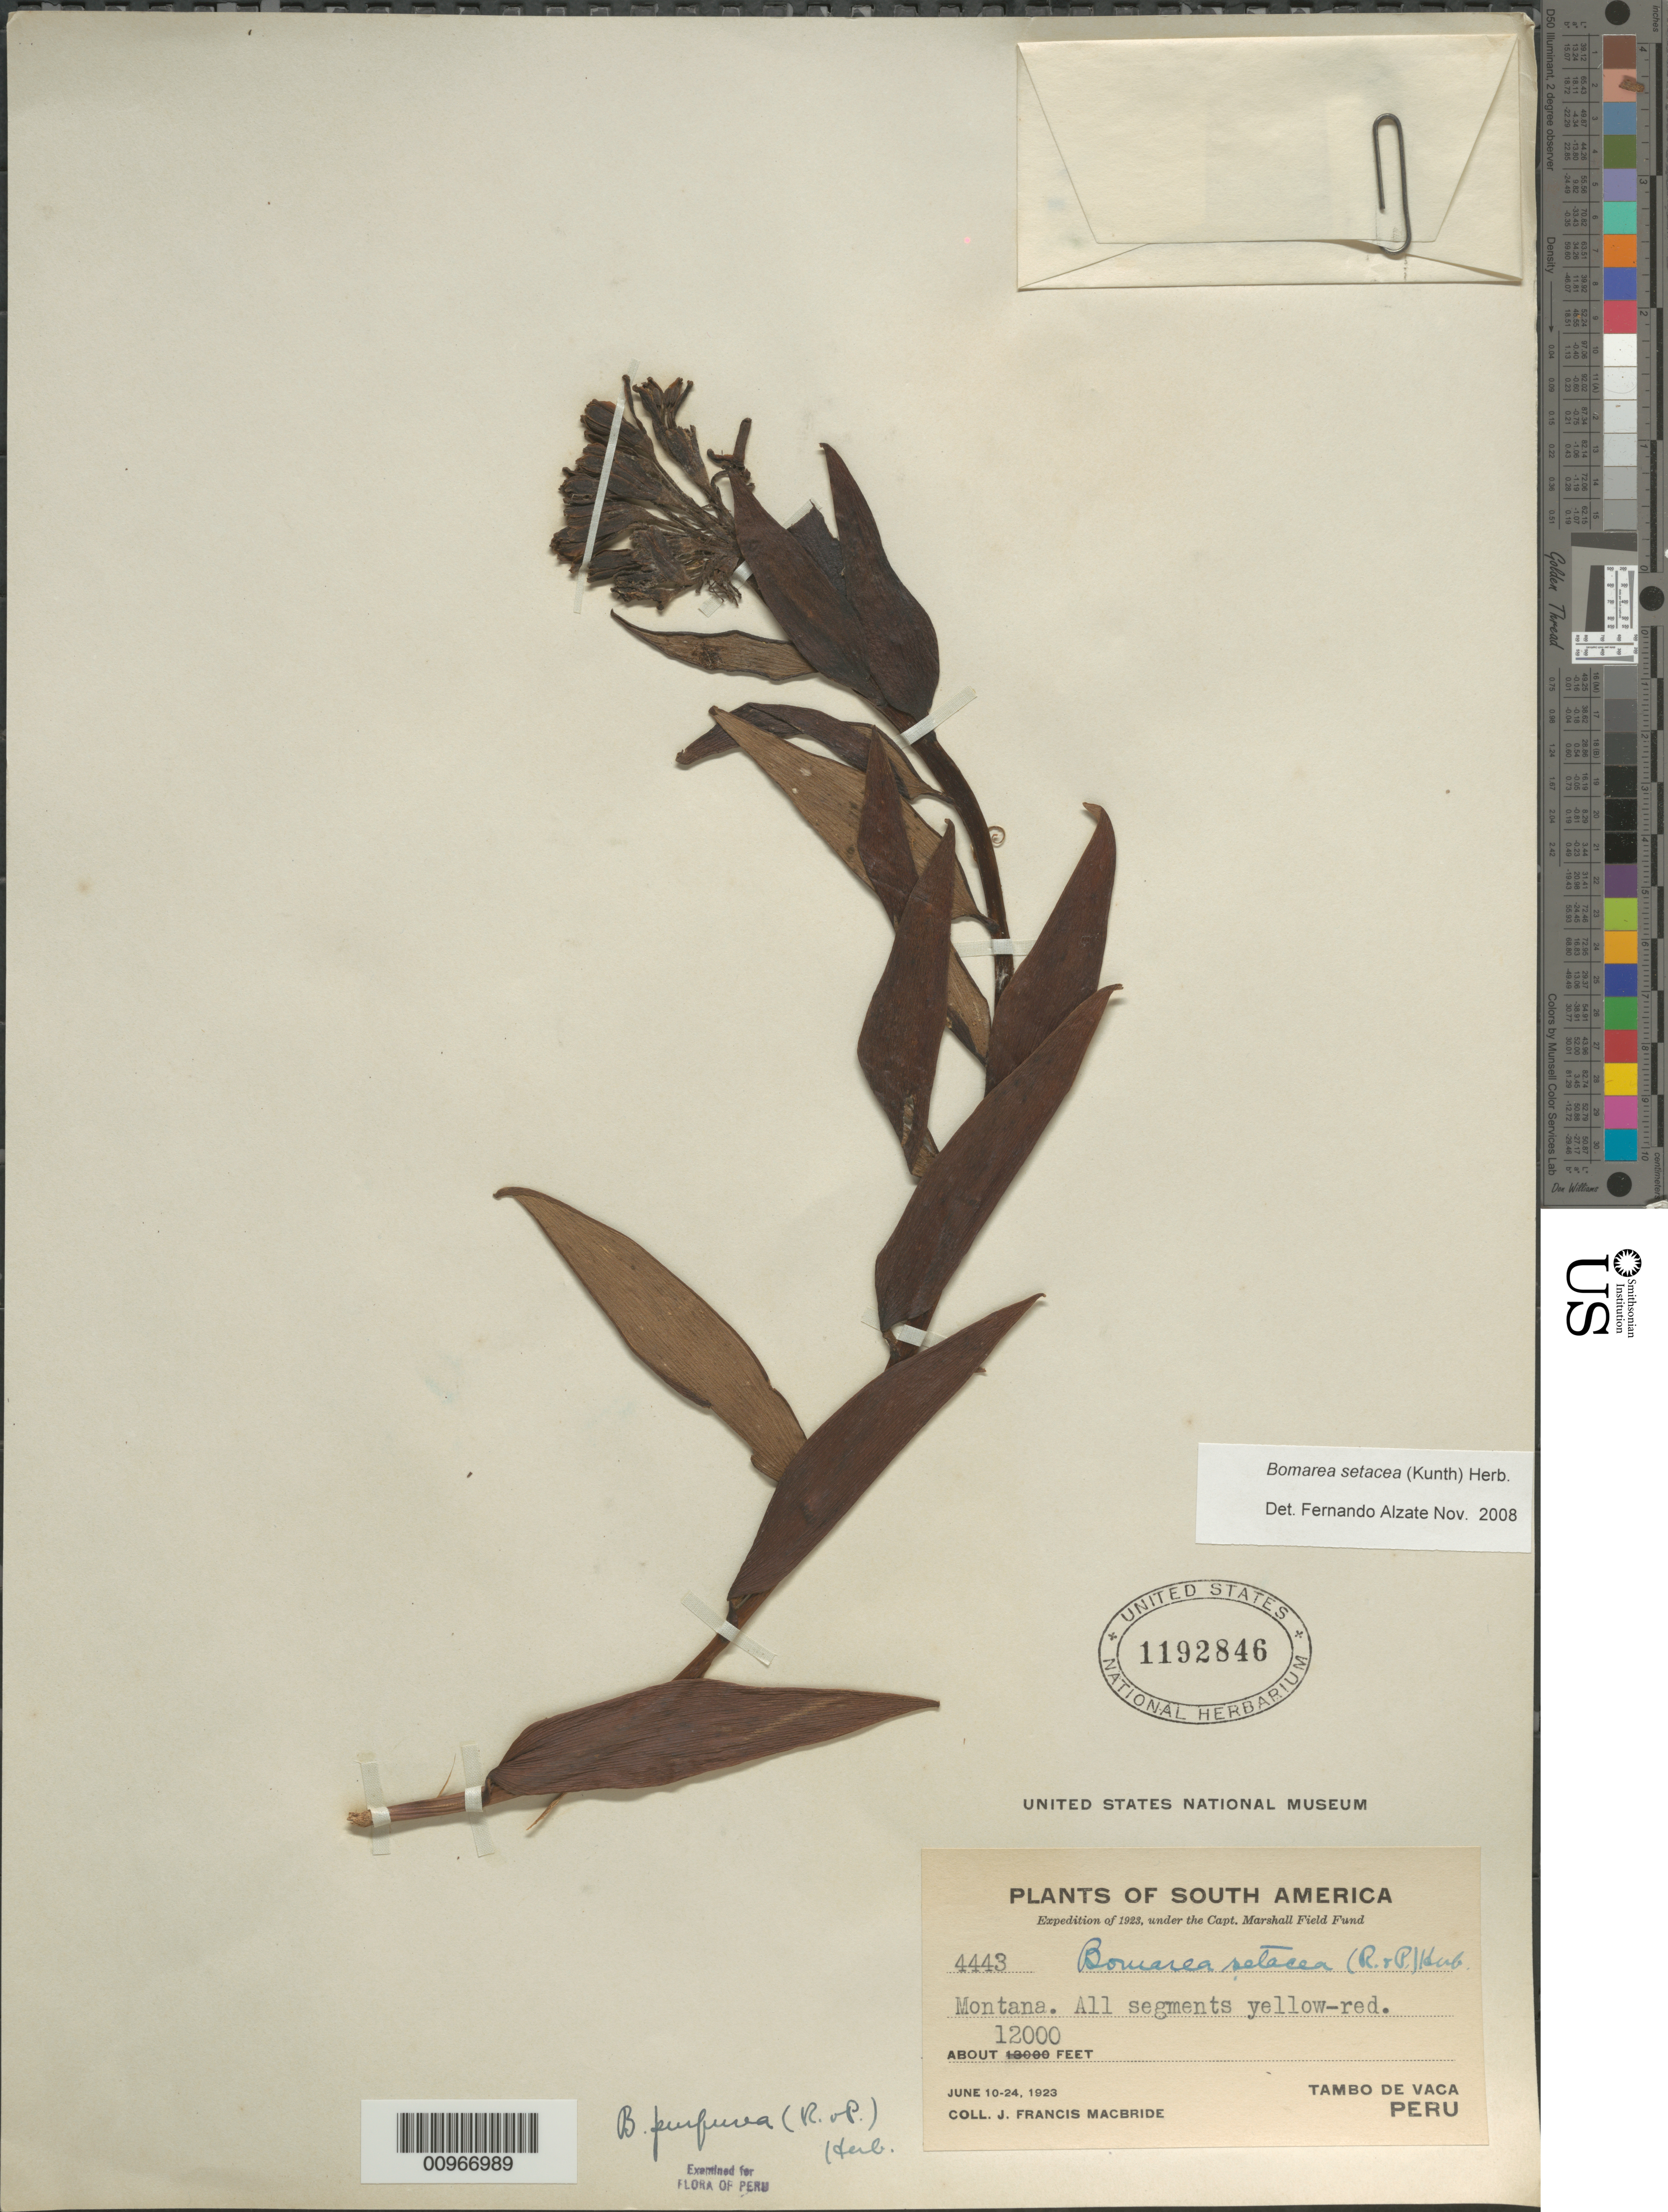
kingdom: Plantae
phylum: Tracheophyta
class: Liliopsida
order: Liliales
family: Alstroemeriaceae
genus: Bomarea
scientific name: Bomarea setacea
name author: (Ruiz & Pav.) Herb.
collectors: J. F. Macbride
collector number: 4443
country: Peru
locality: Tambo de Vaca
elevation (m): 3658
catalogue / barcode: US 1192846